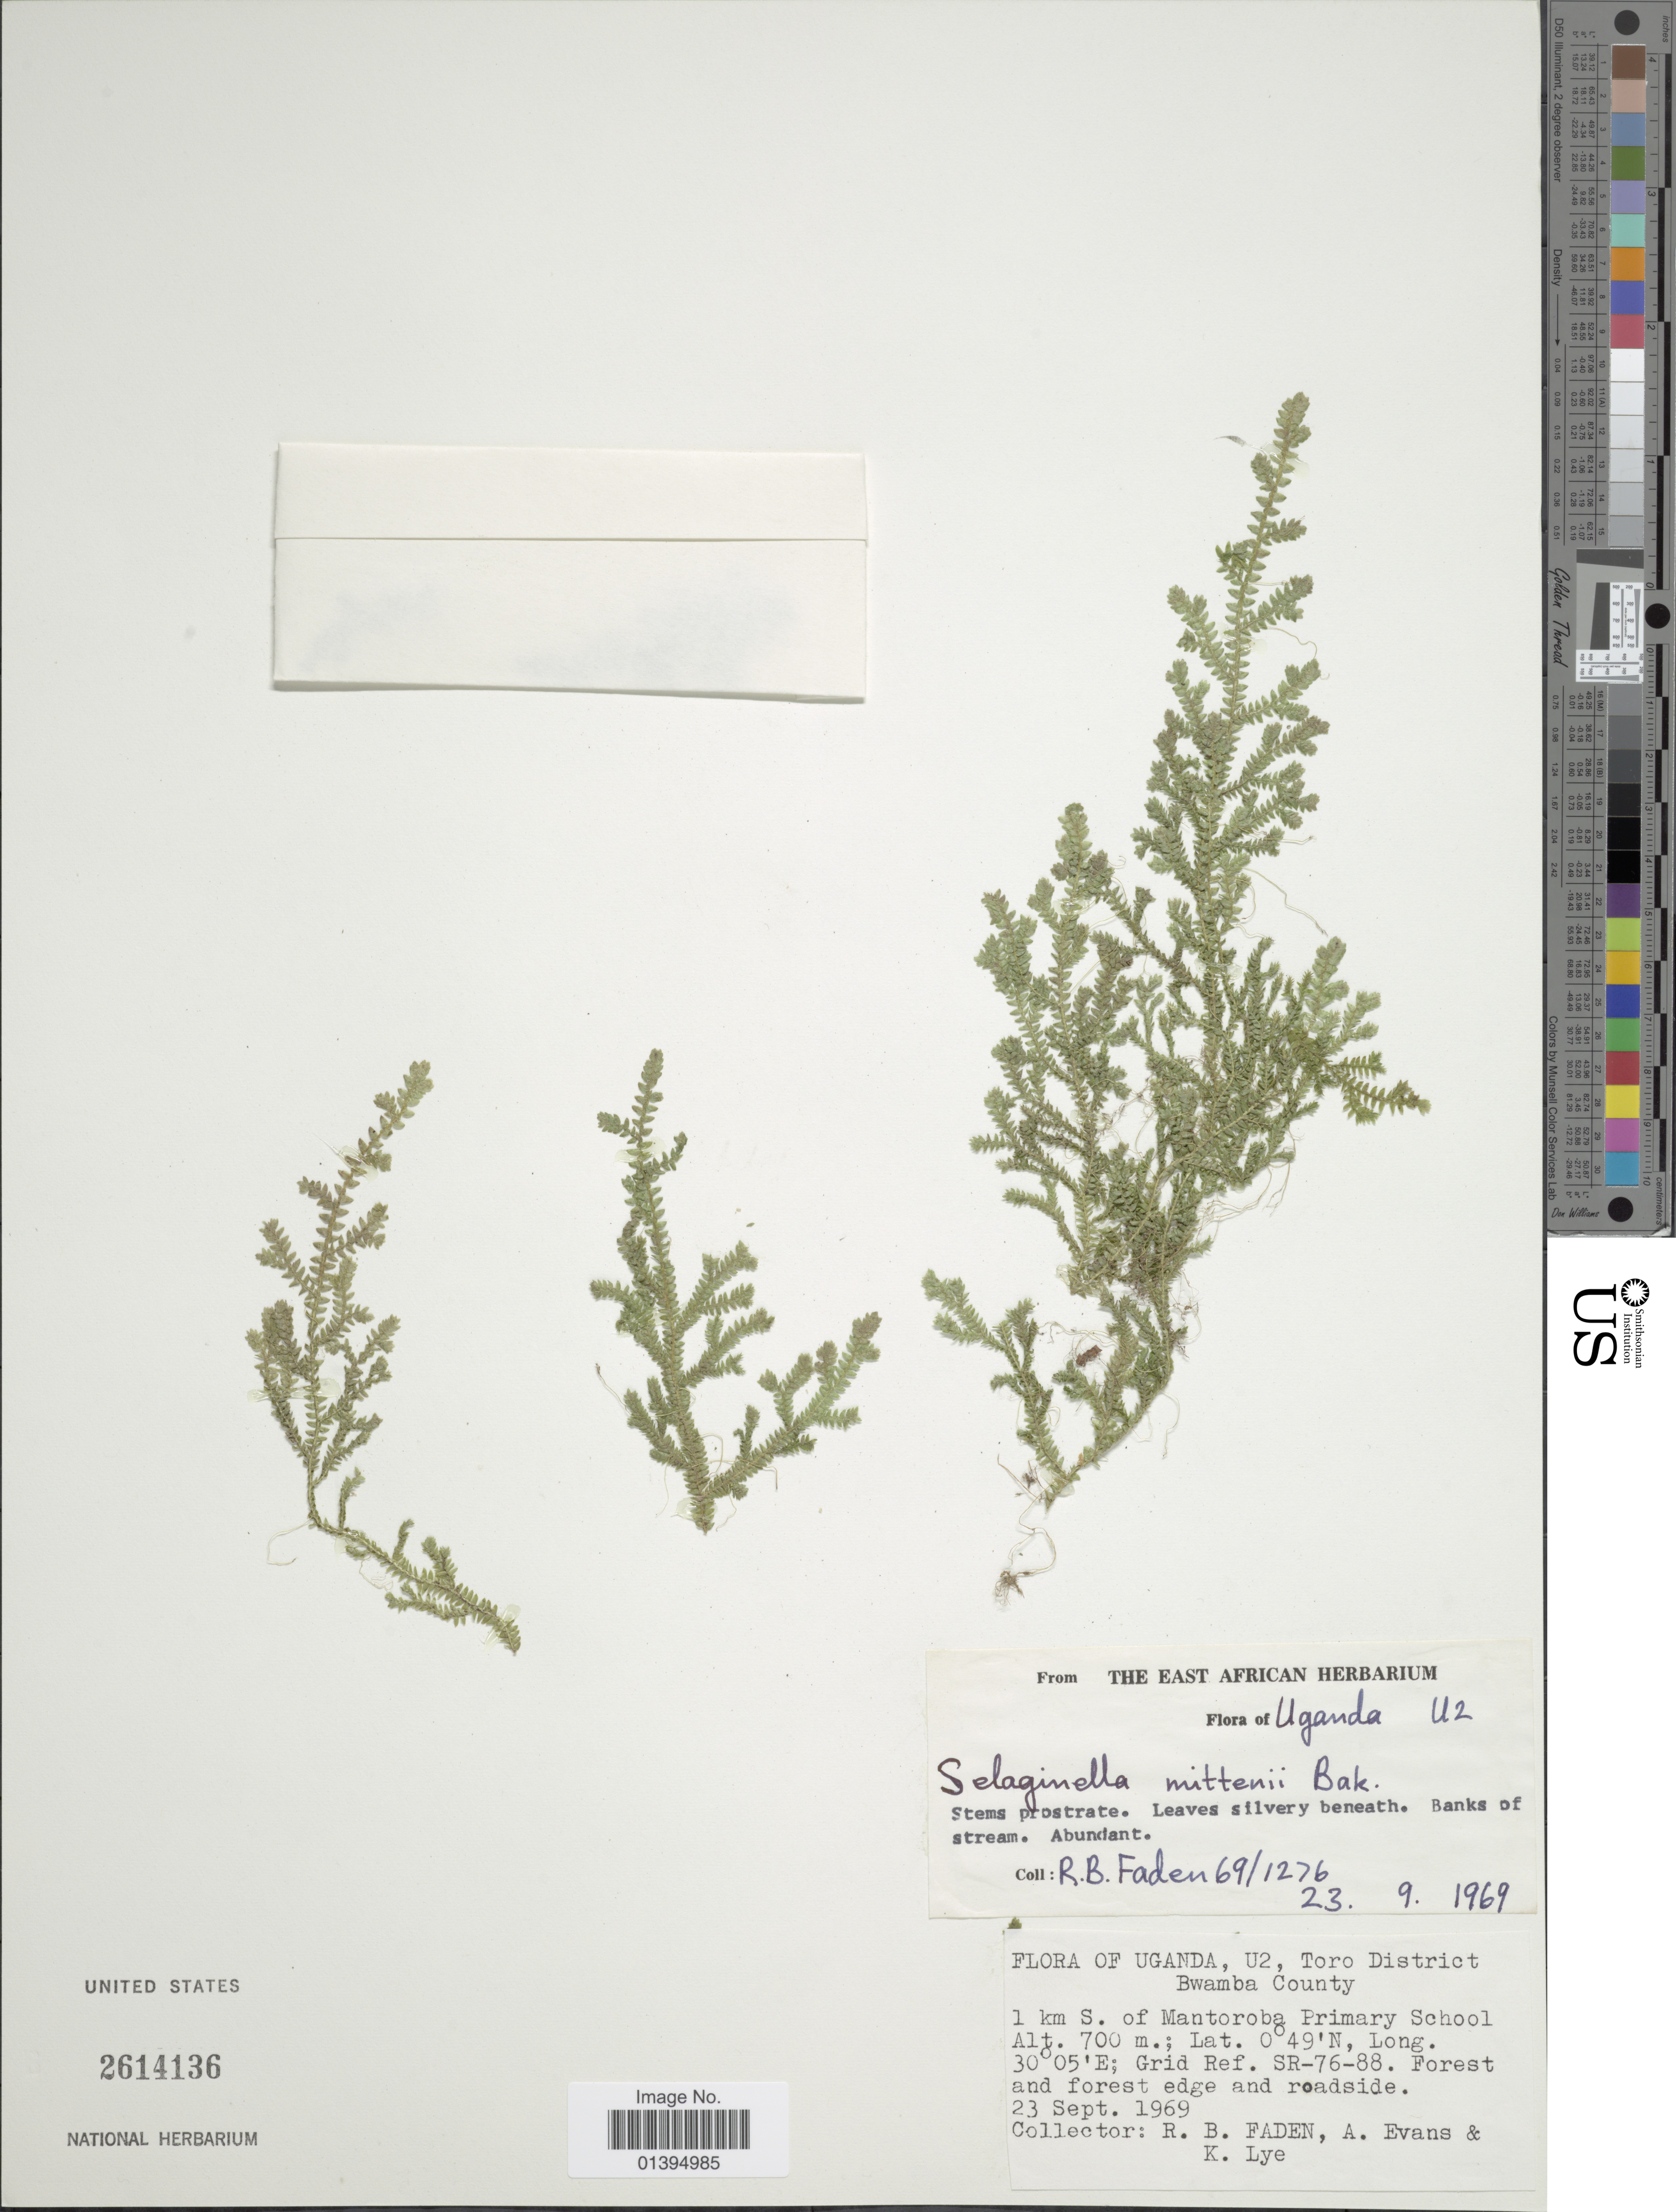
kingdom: Plantae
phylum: Tracheophyta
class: Lycopodiopsida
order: Selaginellales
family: Selaginellaceae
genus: Selaginella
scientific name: Selaginella mittenii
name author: Baker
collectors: R. B. Faden, A. Evans & K. A. Lye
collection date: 1969-09-23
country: Uganda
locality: U2, Toro District, Bwmaba County, 1 km S of Mantoroba Primary School, Grid Ref. SR-76-88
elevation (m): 700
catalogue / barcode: US 2614136